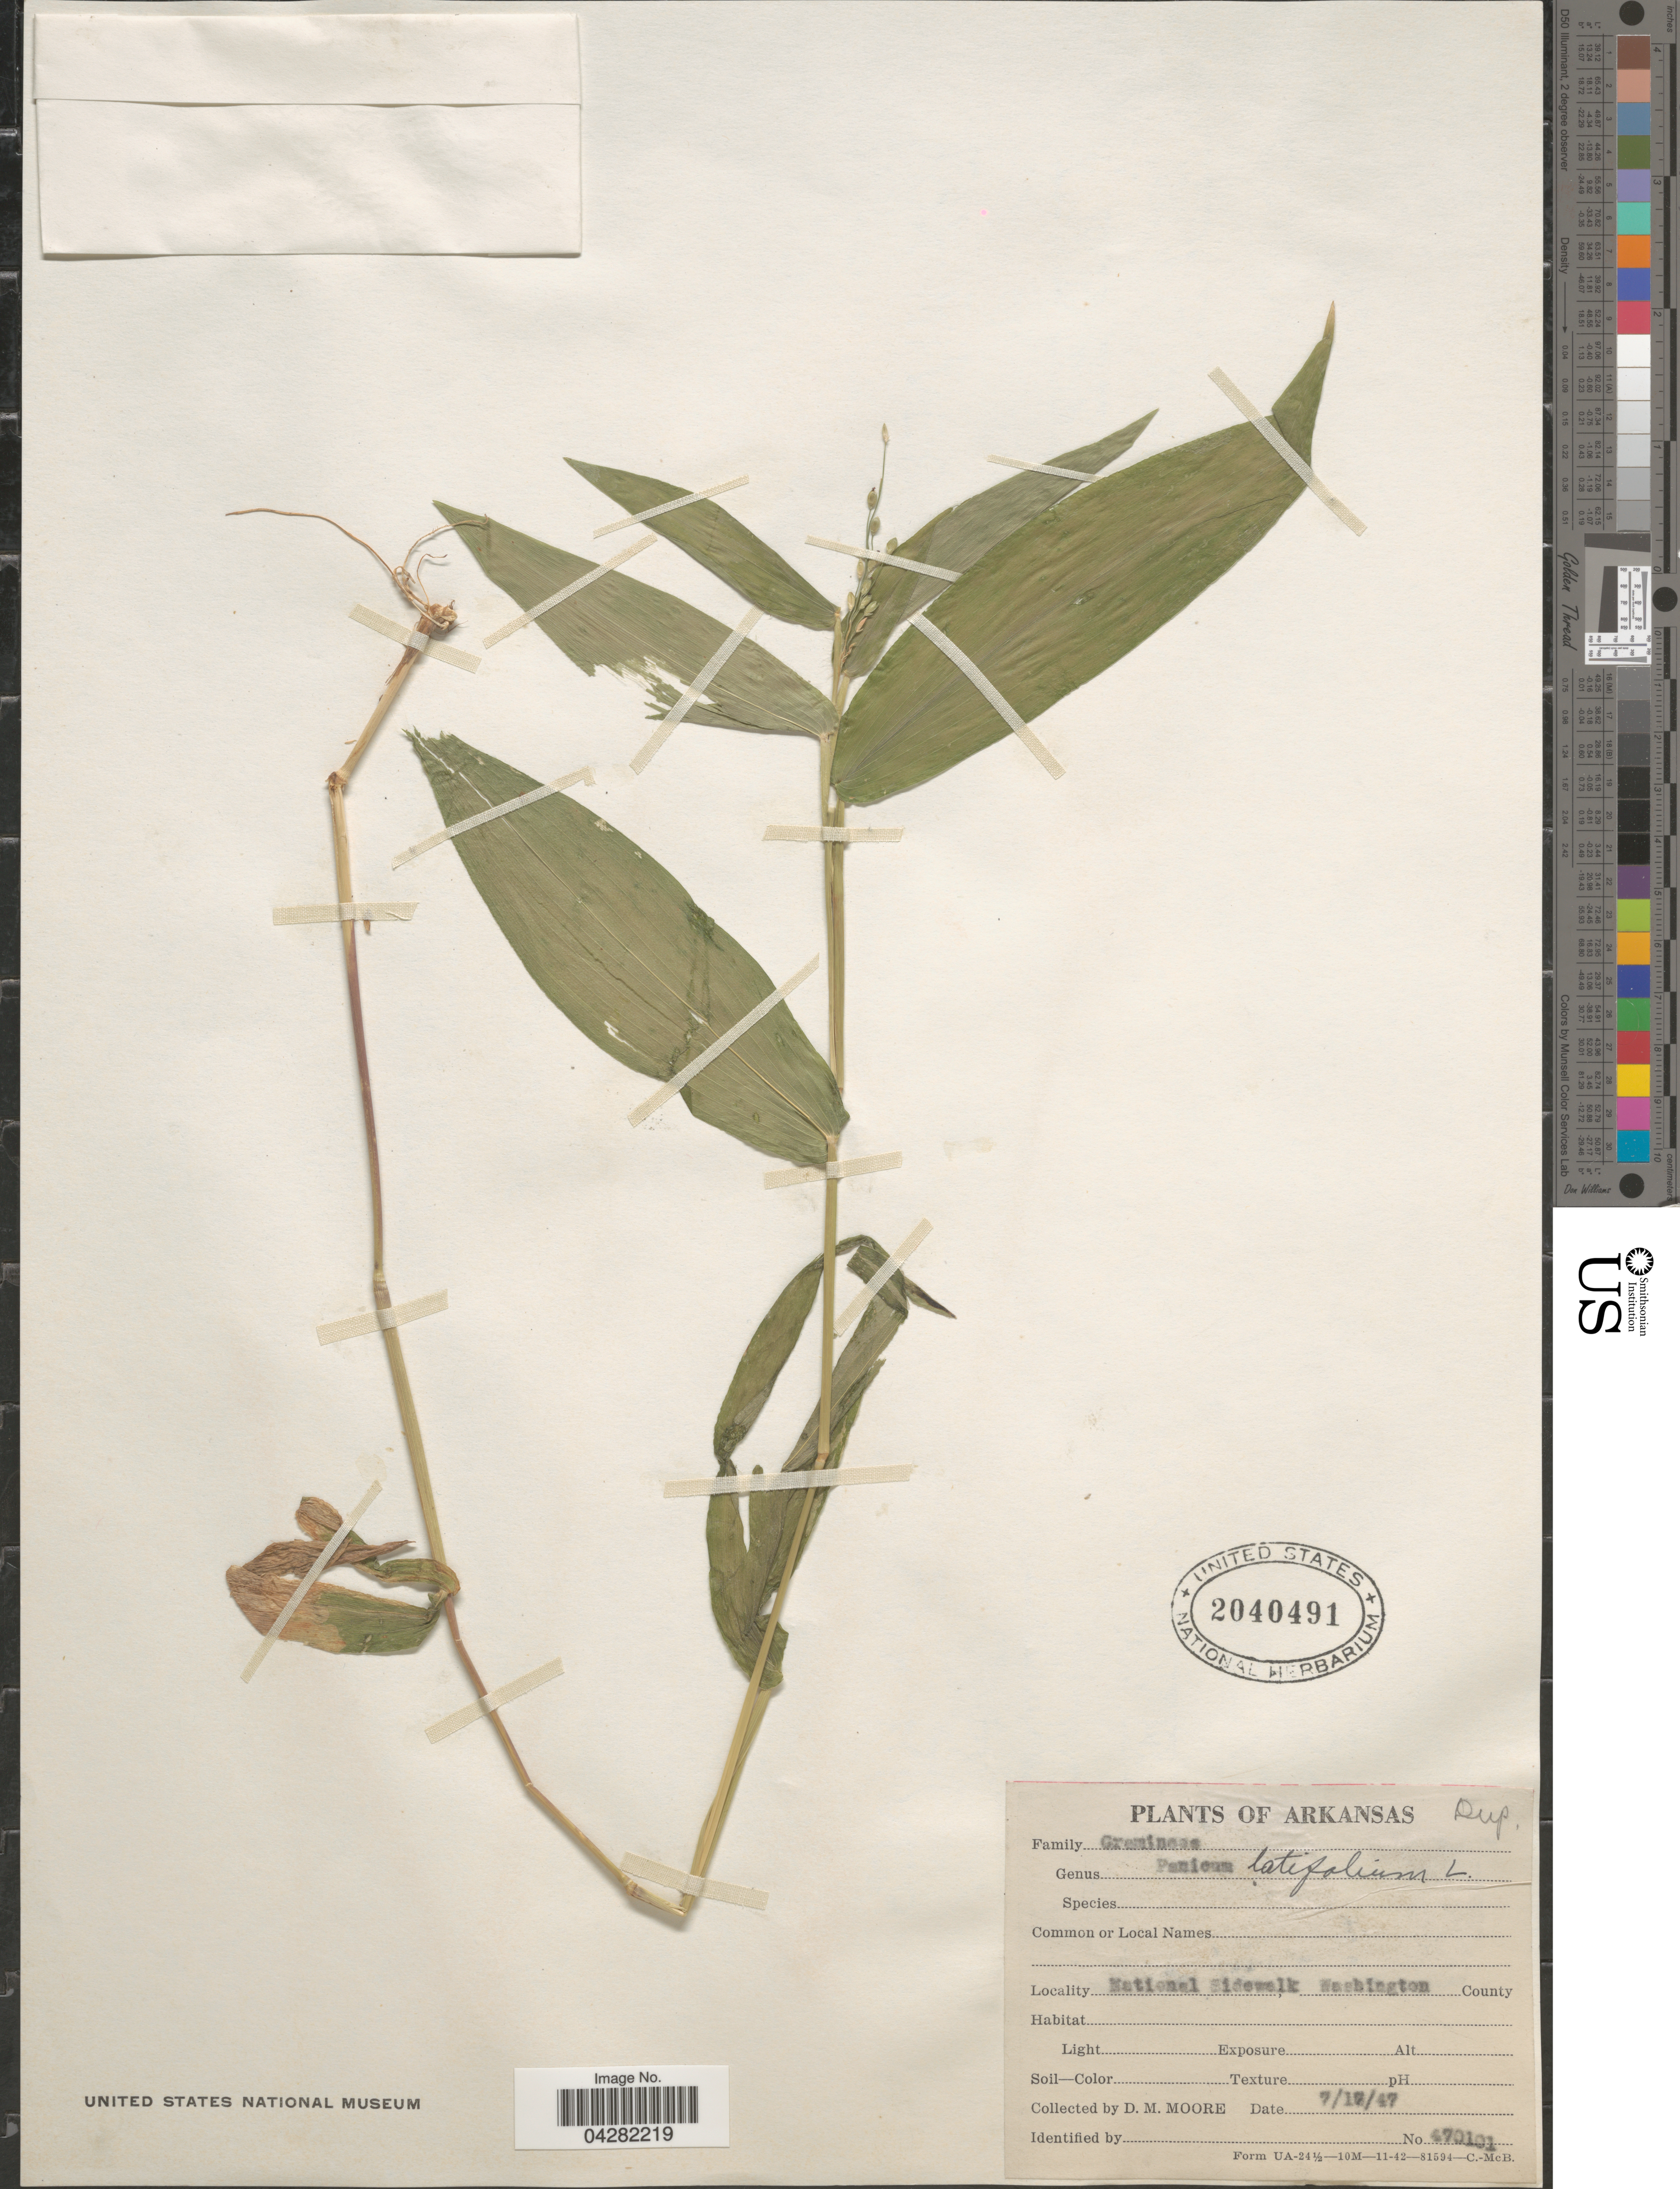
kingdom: Plantae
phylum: Tracheophyta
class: Liliopsida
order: Poales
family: Poaceae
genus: Dichanthelium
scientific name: Dichanthelium laxiflorum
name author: (Lam.) Gould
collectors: D. Moore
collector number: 470101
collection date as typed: Transcribed d/m/y: 17/7/47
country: United States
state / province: Arkansas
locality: National Sidewalk, Washington County.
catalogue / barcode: US 2040491